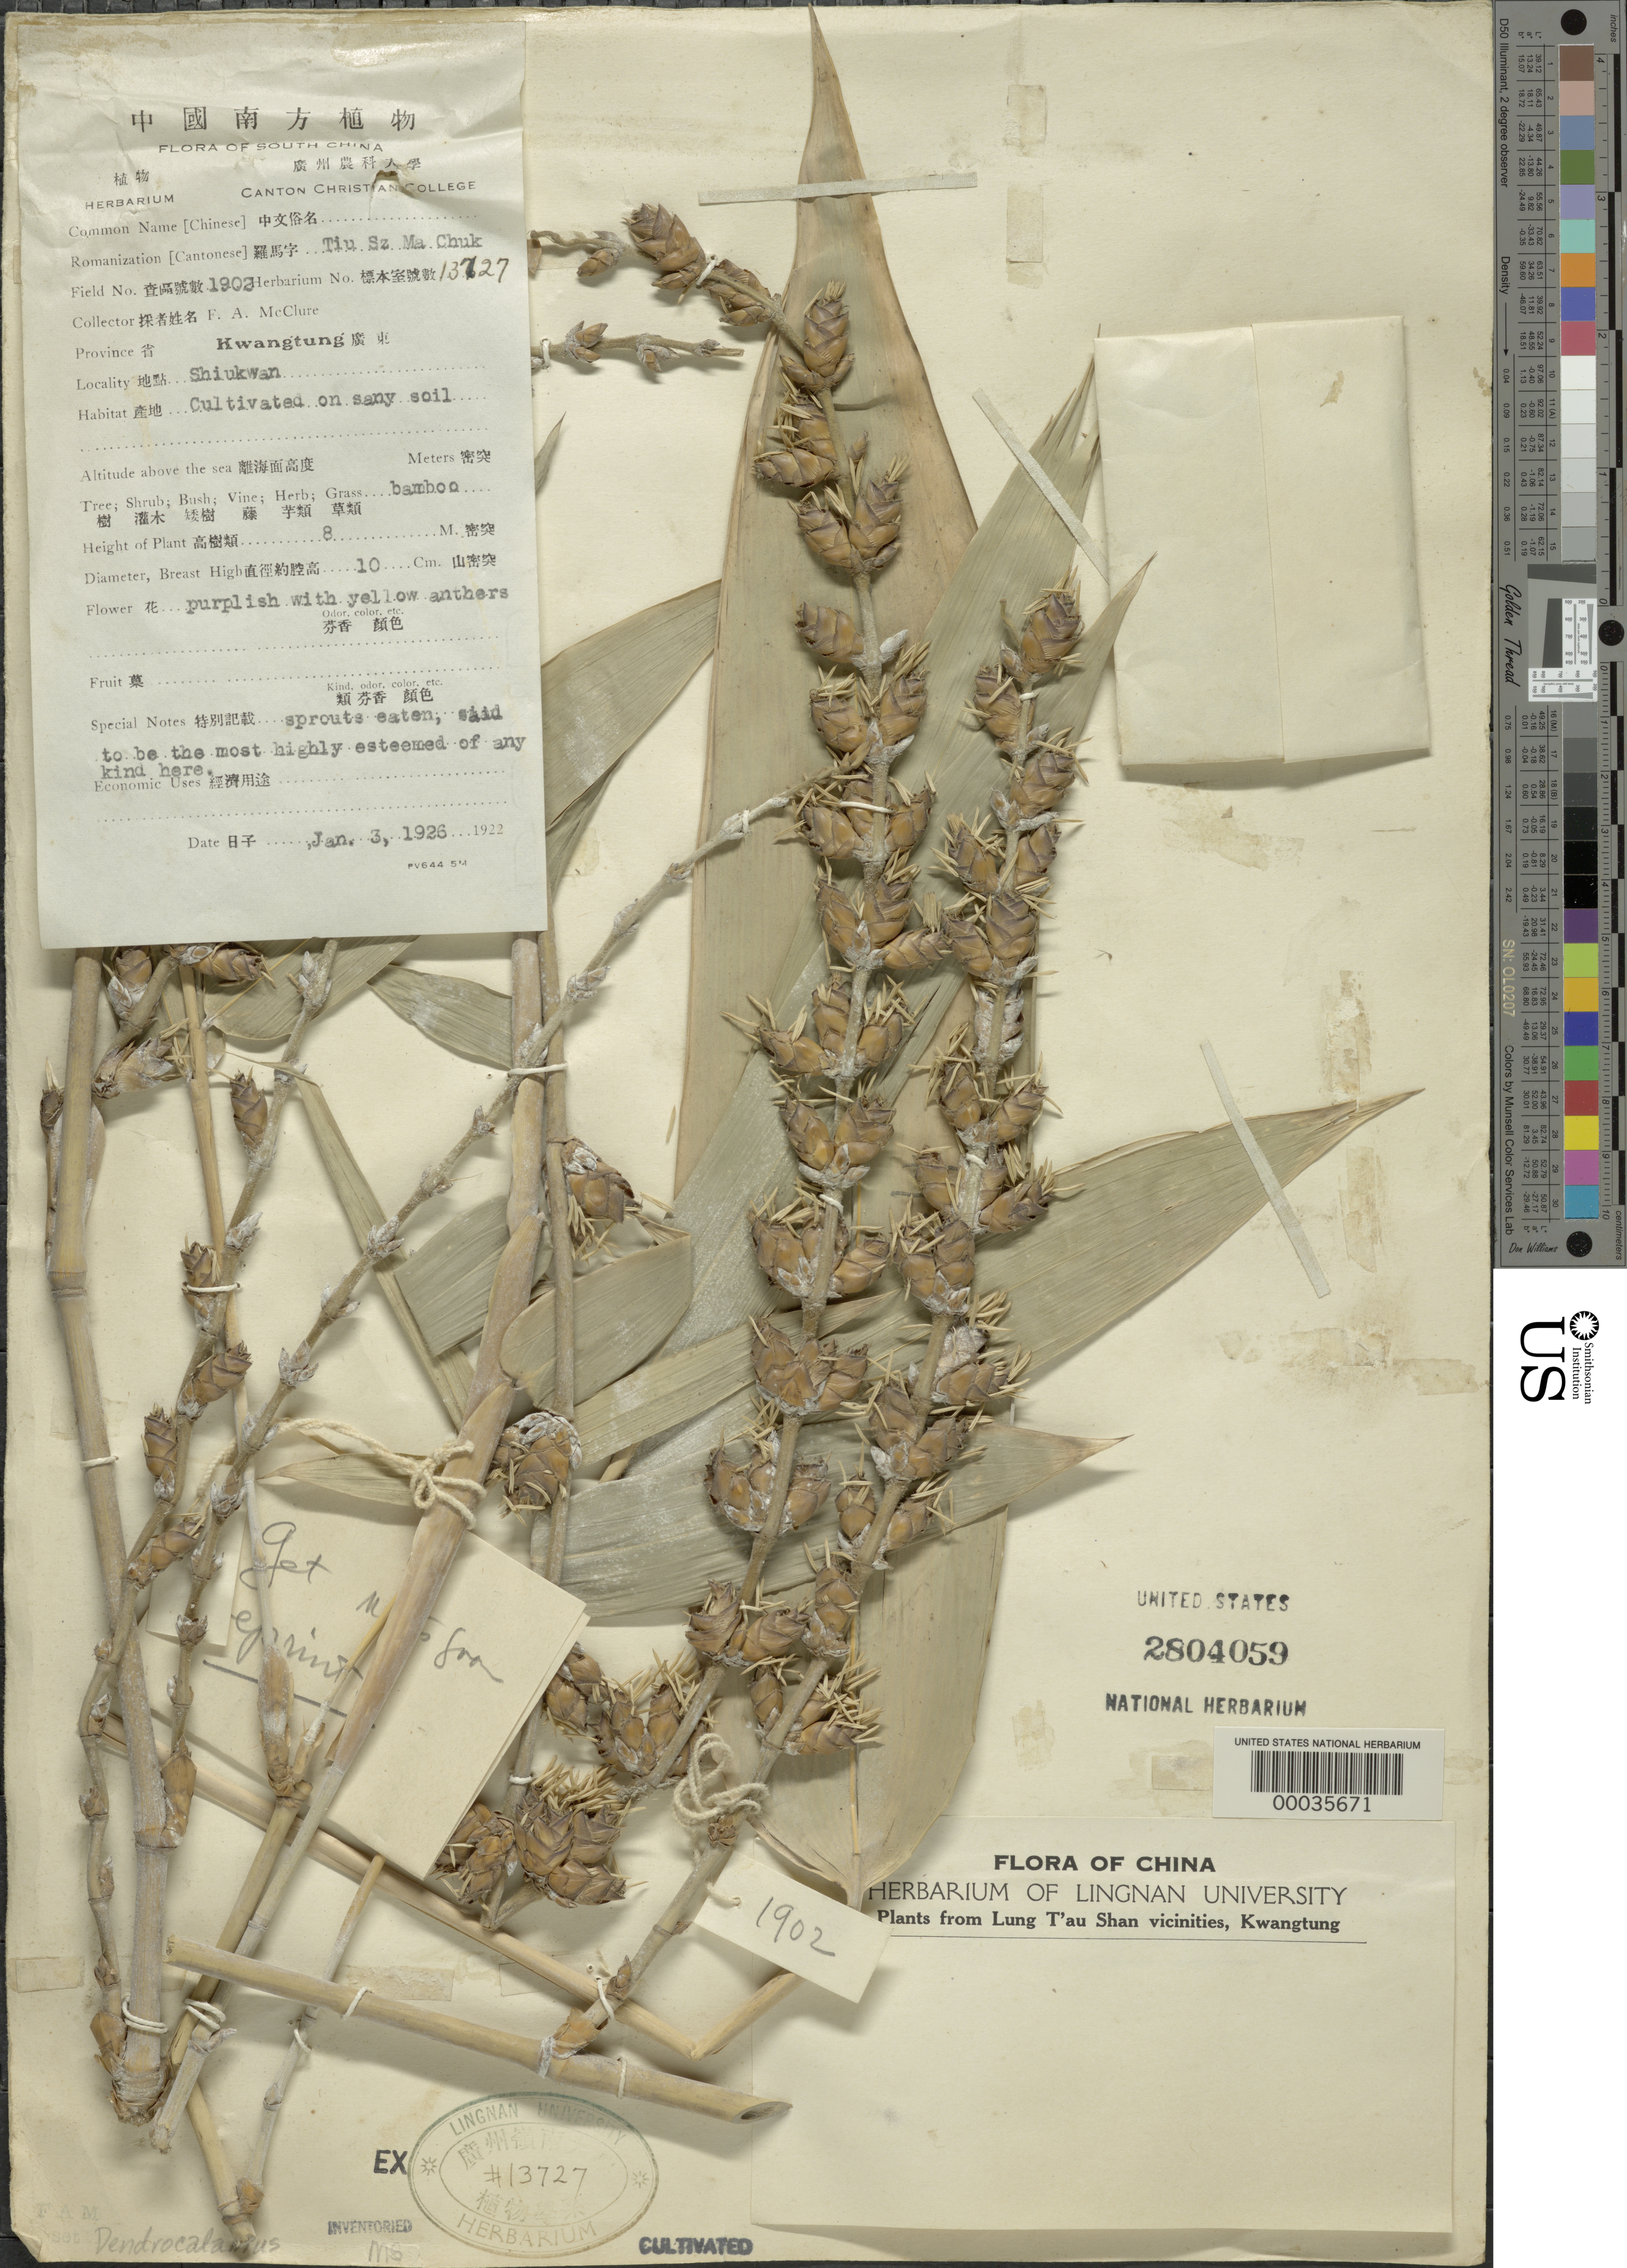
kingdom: Plantae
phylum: Tracheophyta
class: Liliopsida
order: Poales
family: Poaceae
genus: Dendrocalamus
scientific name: Dendrocalamus sp.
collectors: F. A. McClure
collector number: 1902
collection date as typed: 03 Jan 1926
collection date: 1926-01-03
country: China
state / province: Guangdong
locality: Shiukwan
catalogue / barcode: US 2804059